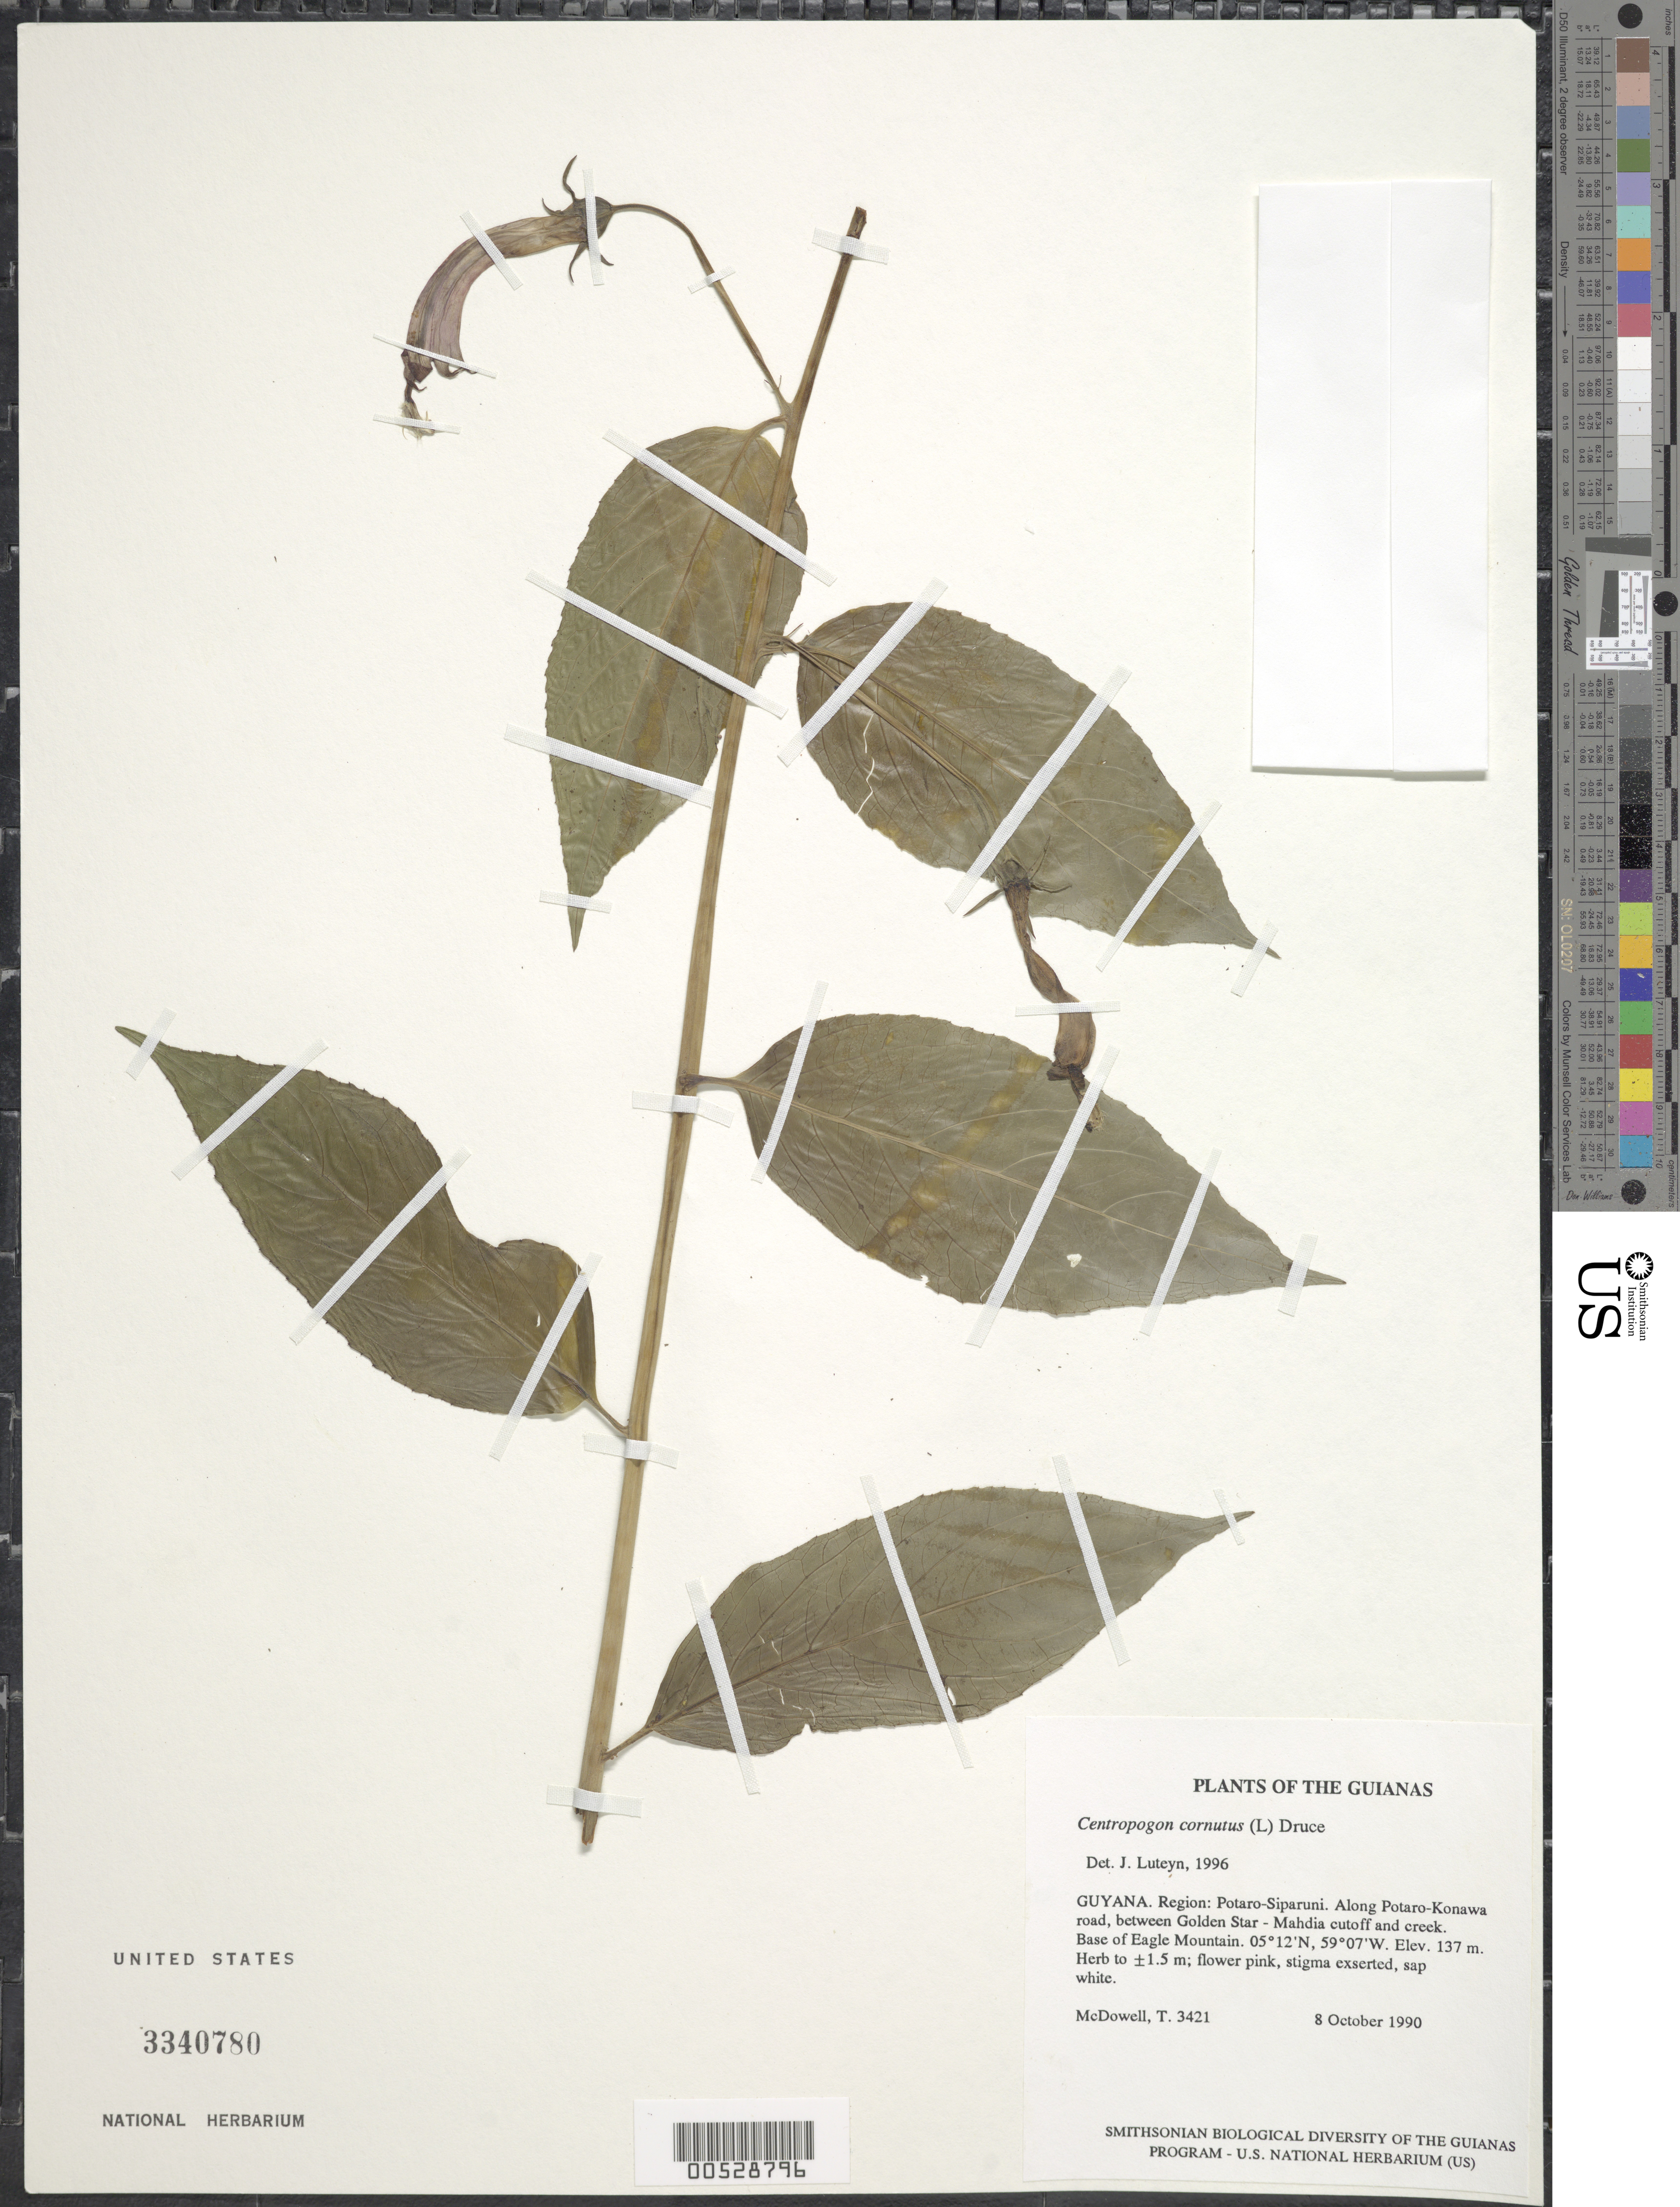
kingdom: Plantae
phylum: Tracheophyta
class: Magnoliopsida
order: Asterales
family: Campanulaceae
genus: Centropogon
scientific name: Centropogon cornutus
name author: (L.) Druce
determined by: DeFilipps, R. A.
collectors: T. McDowell & D. Gopaul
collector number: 3421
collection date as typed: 8 October 1990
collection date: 1990-10-08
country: Guyana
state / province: Potaro-Siparuni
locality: Along Potaro-Konawa road, between Golden Star - Mahdia cutoff and creek. Base of Eagle Mountain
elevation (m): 137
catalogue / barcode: US 3340780